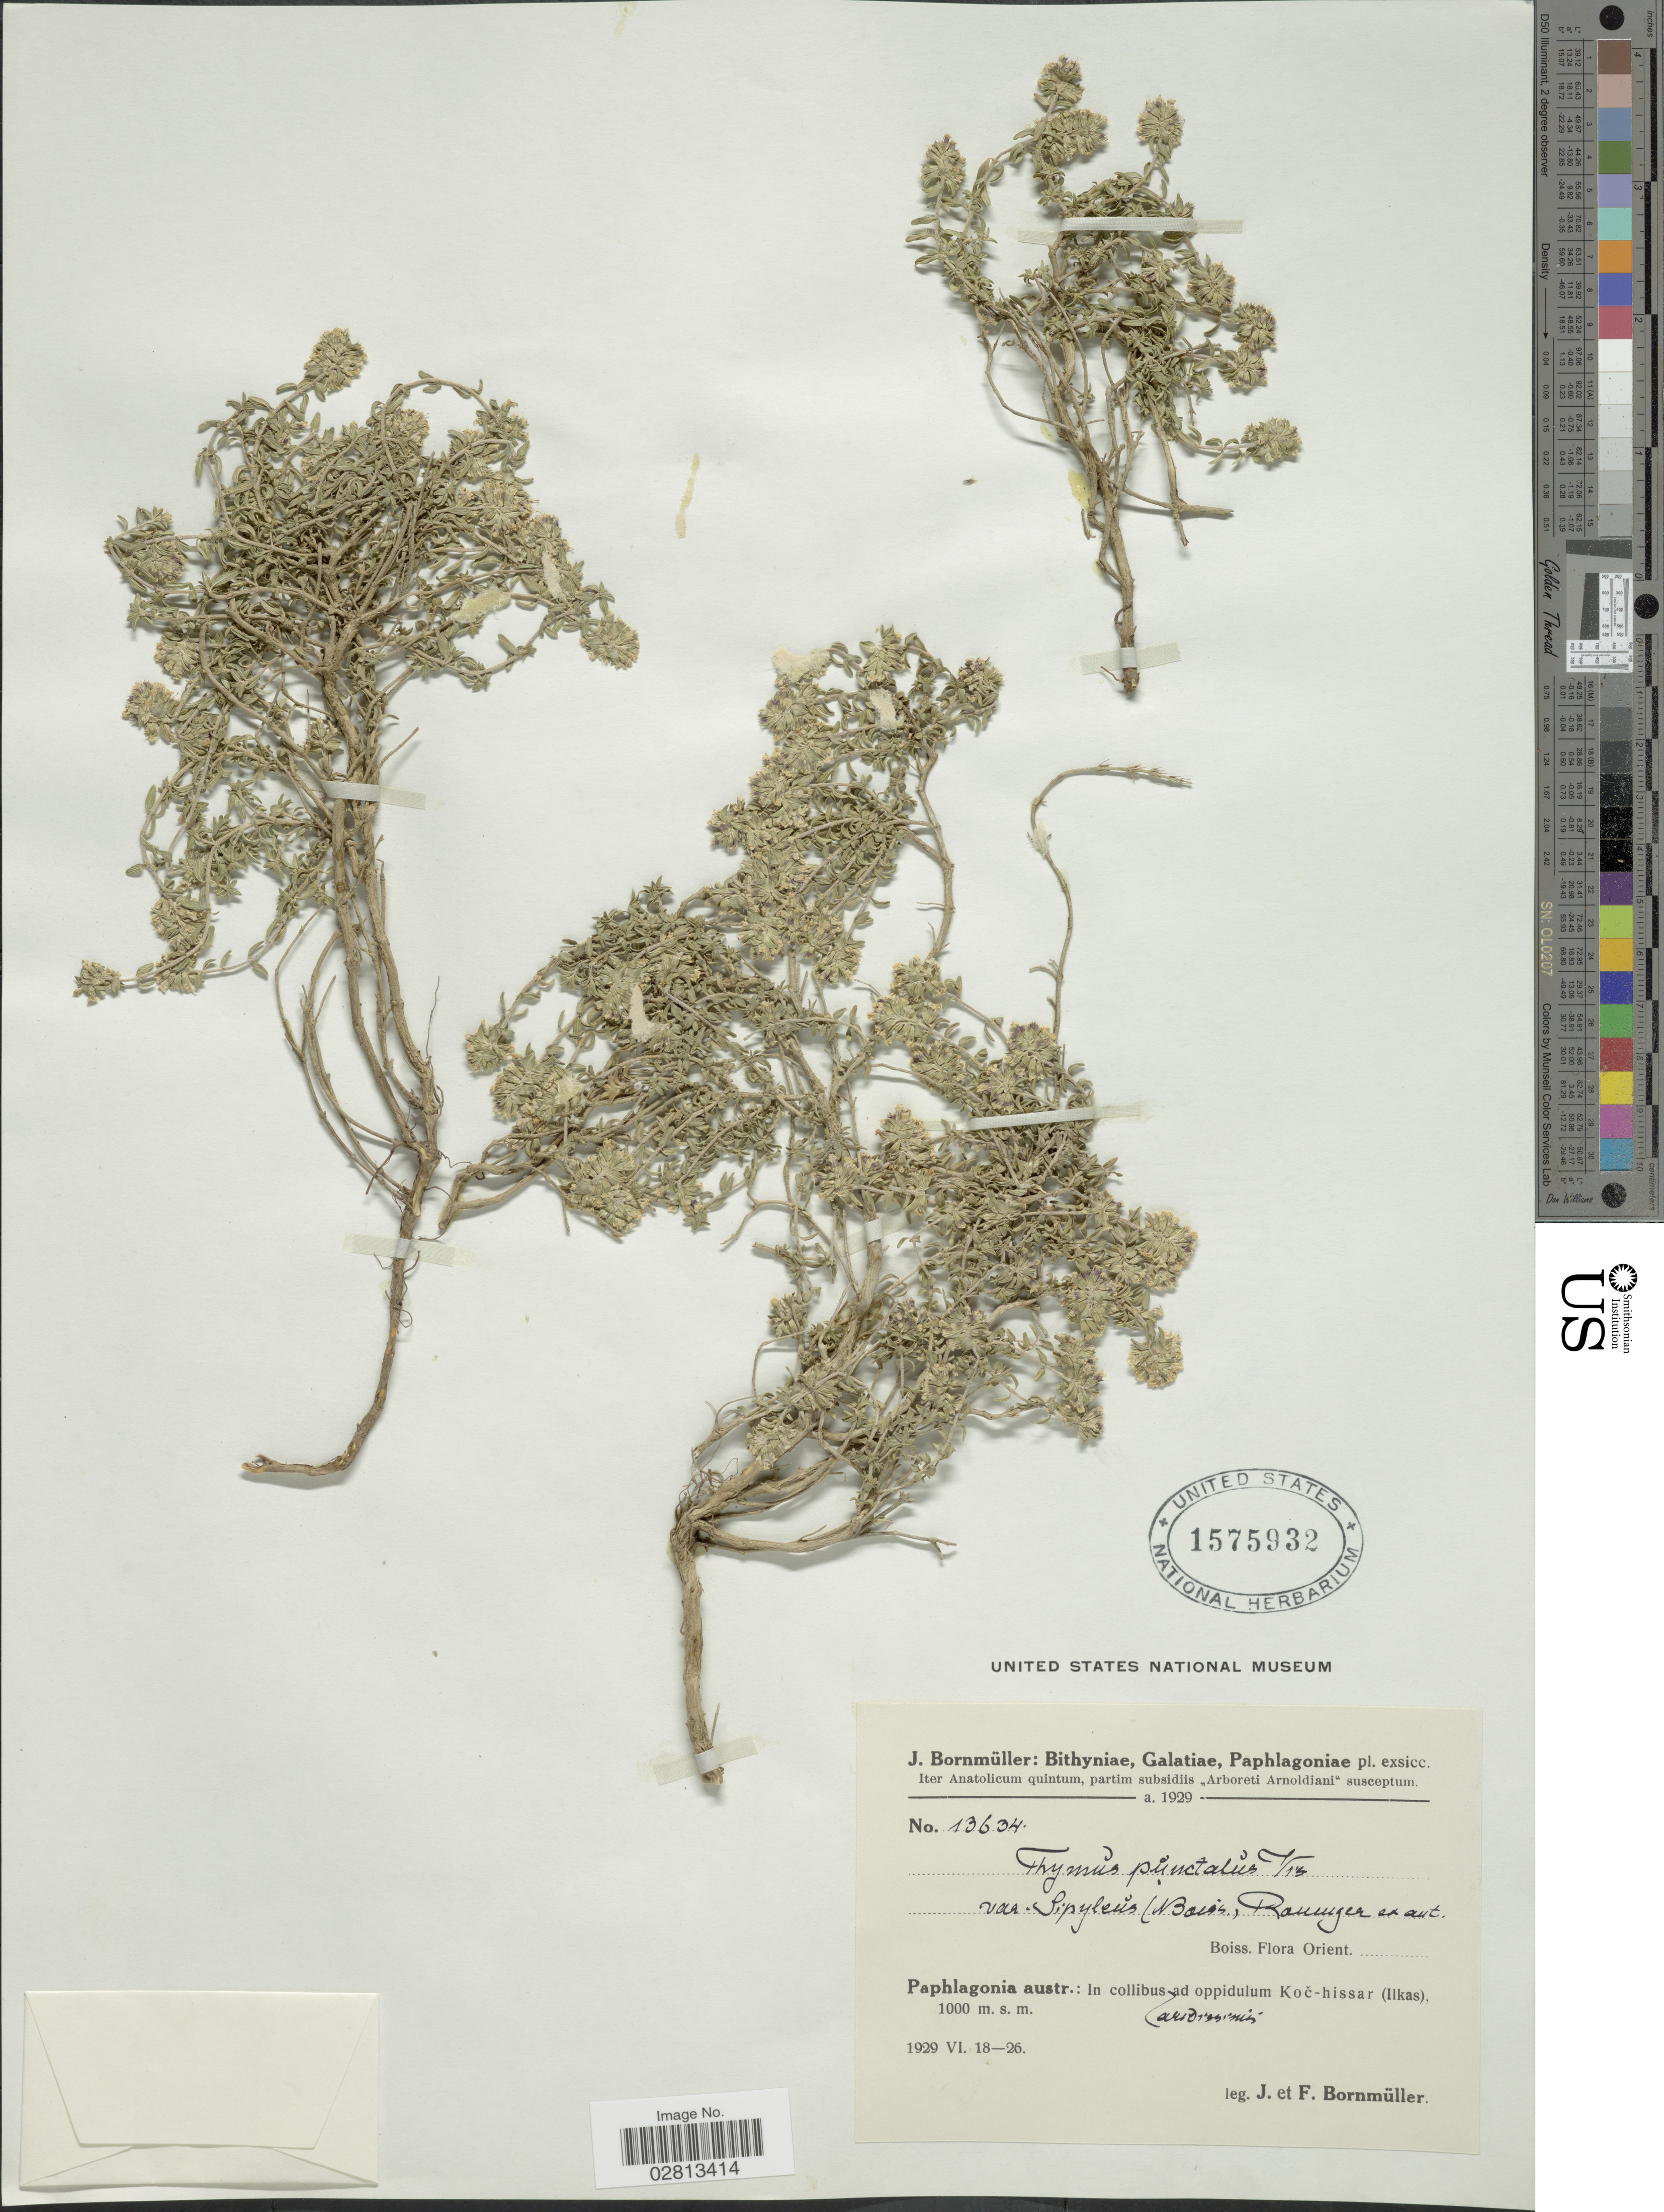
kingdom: Plantae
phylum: Tracheophyta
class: Magnoliopsida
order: Lamiales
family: Lamiaceae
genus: Thymus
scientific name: Thymus punctatus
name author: Willd.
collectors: J. Bornmüller & F. Bornmüller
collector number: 13634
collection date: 1929-06-18/1929-06-26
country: Turkey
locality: Paphlagonia austr.: In collibus ad oppidulum Koc- hissar (Ilkas)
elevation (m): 1000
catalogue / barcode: US 1575932